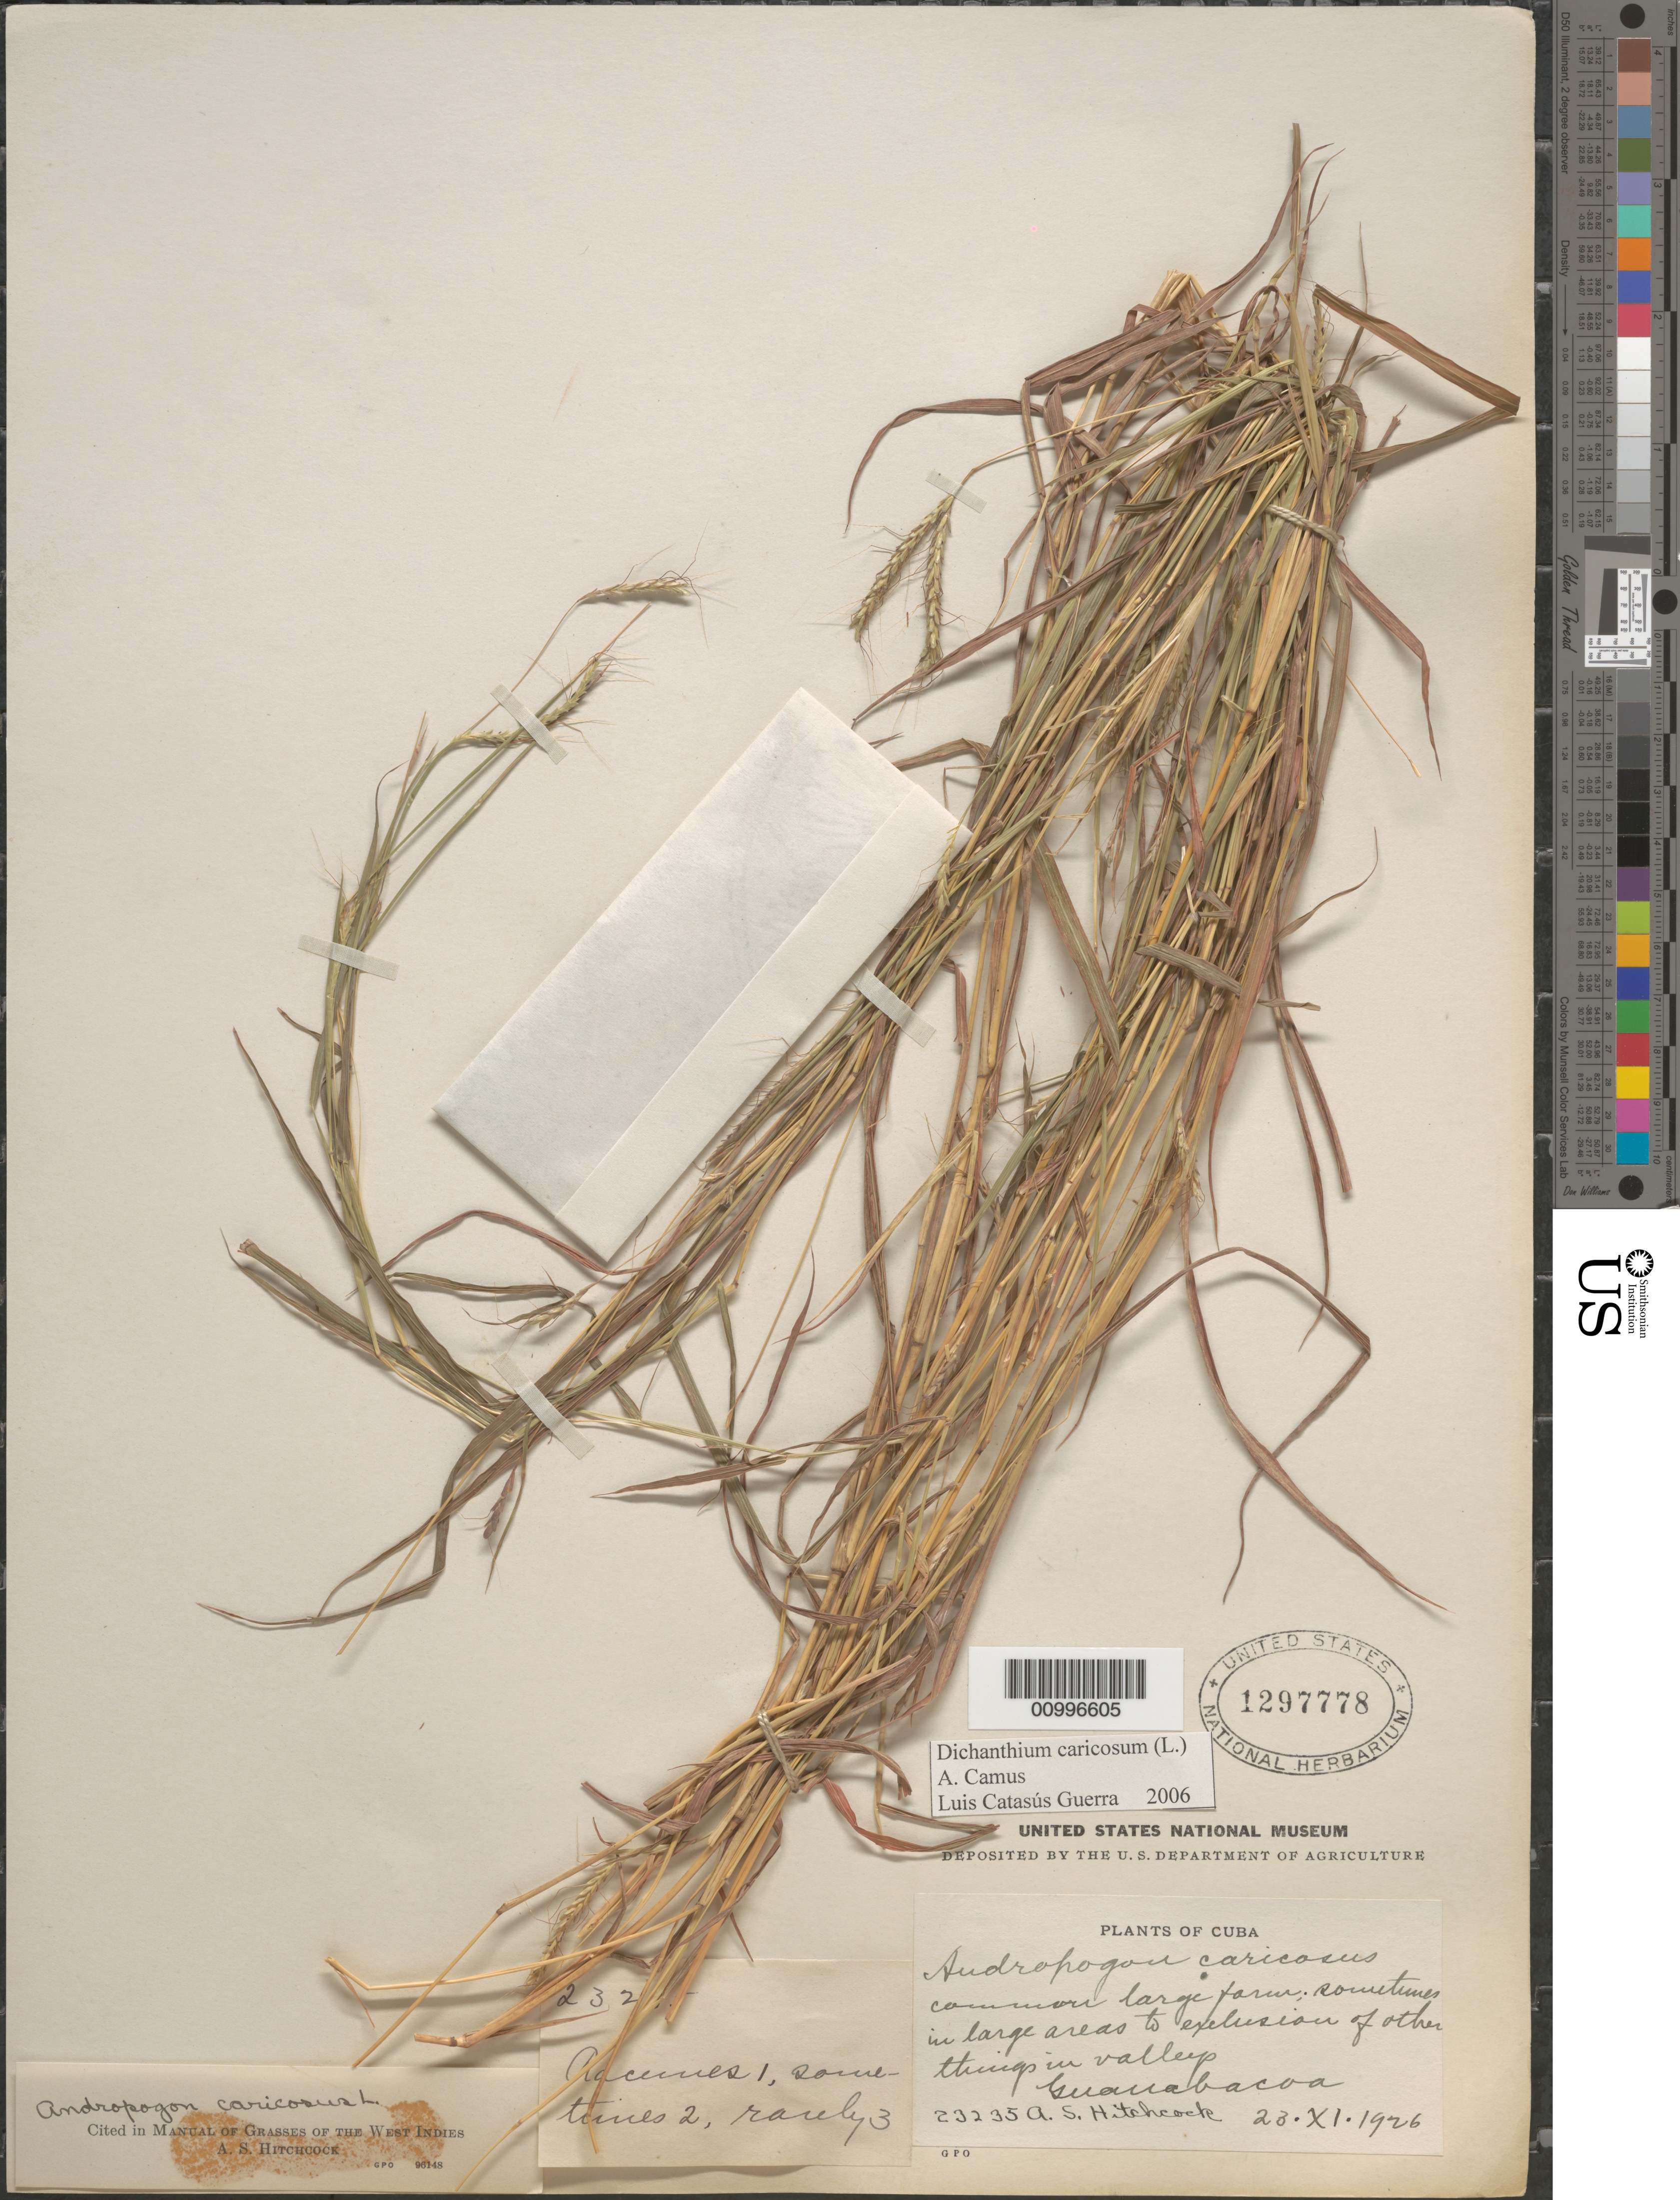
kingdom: Plantae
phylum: Tracheophyta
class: Liliopsida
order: Poales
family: Poaceae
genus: Dichanthium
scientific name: Dichanthium caricosum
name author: (L.) A. Camus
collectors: A. S. Hitchcock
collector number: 23235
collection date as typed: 23 Nov 1926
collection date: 1926-11-23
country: Cuba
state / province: La Habana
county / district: Municipio Guanabacoa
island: Cuba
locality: Guanabacoa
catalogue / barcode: US 1297778